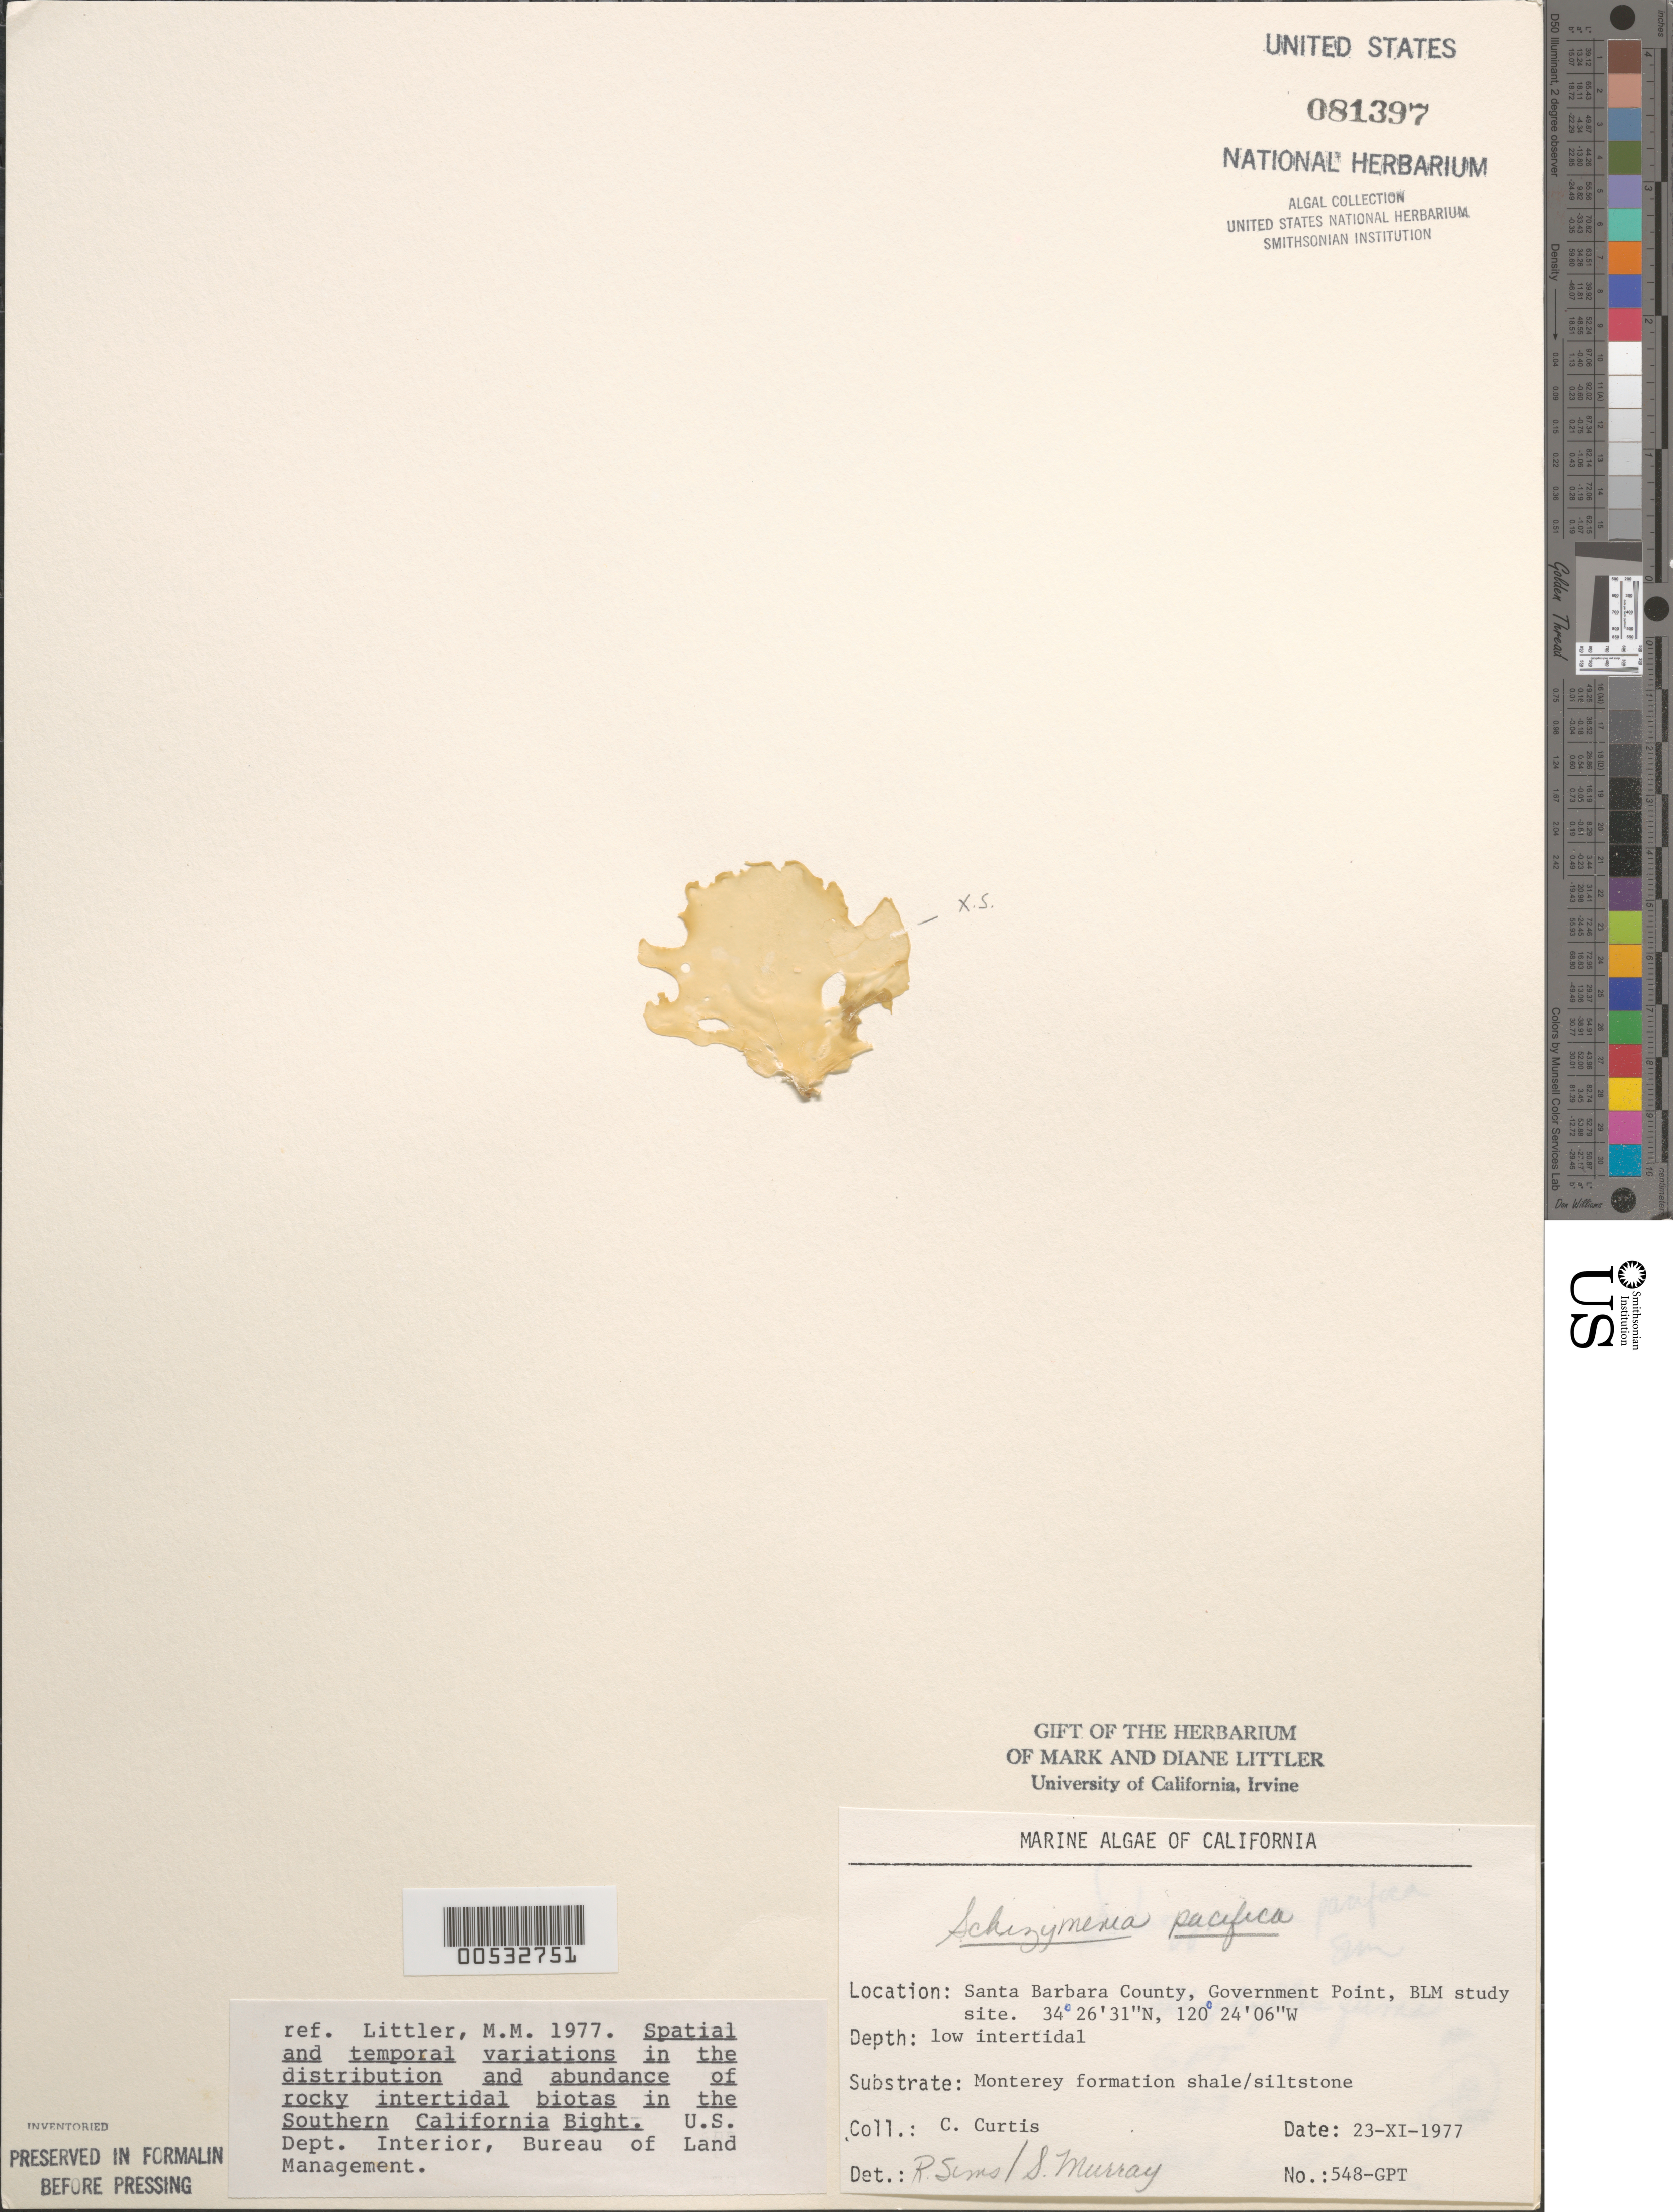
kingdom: Plantae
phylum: Rhodophyta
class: Florideophyceae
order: Nemastomatales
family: Schizymeniaceae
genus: Schizymenia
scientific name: Schizymenia pacifica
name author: (Kylin) Kylin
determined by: Sims, Robert H.; Murray, S. N.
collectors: C. Curtis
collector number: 548-gpt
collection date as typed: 23 Nov 1977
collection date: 1977-11-23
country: United States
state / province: California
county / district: Santa Barbara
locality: Government Point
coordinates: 34 26'31"N, 120 24'06"W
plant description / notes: BLM-SOCALBIGHT Rocky Intertidal Survey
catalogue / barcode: US 81397